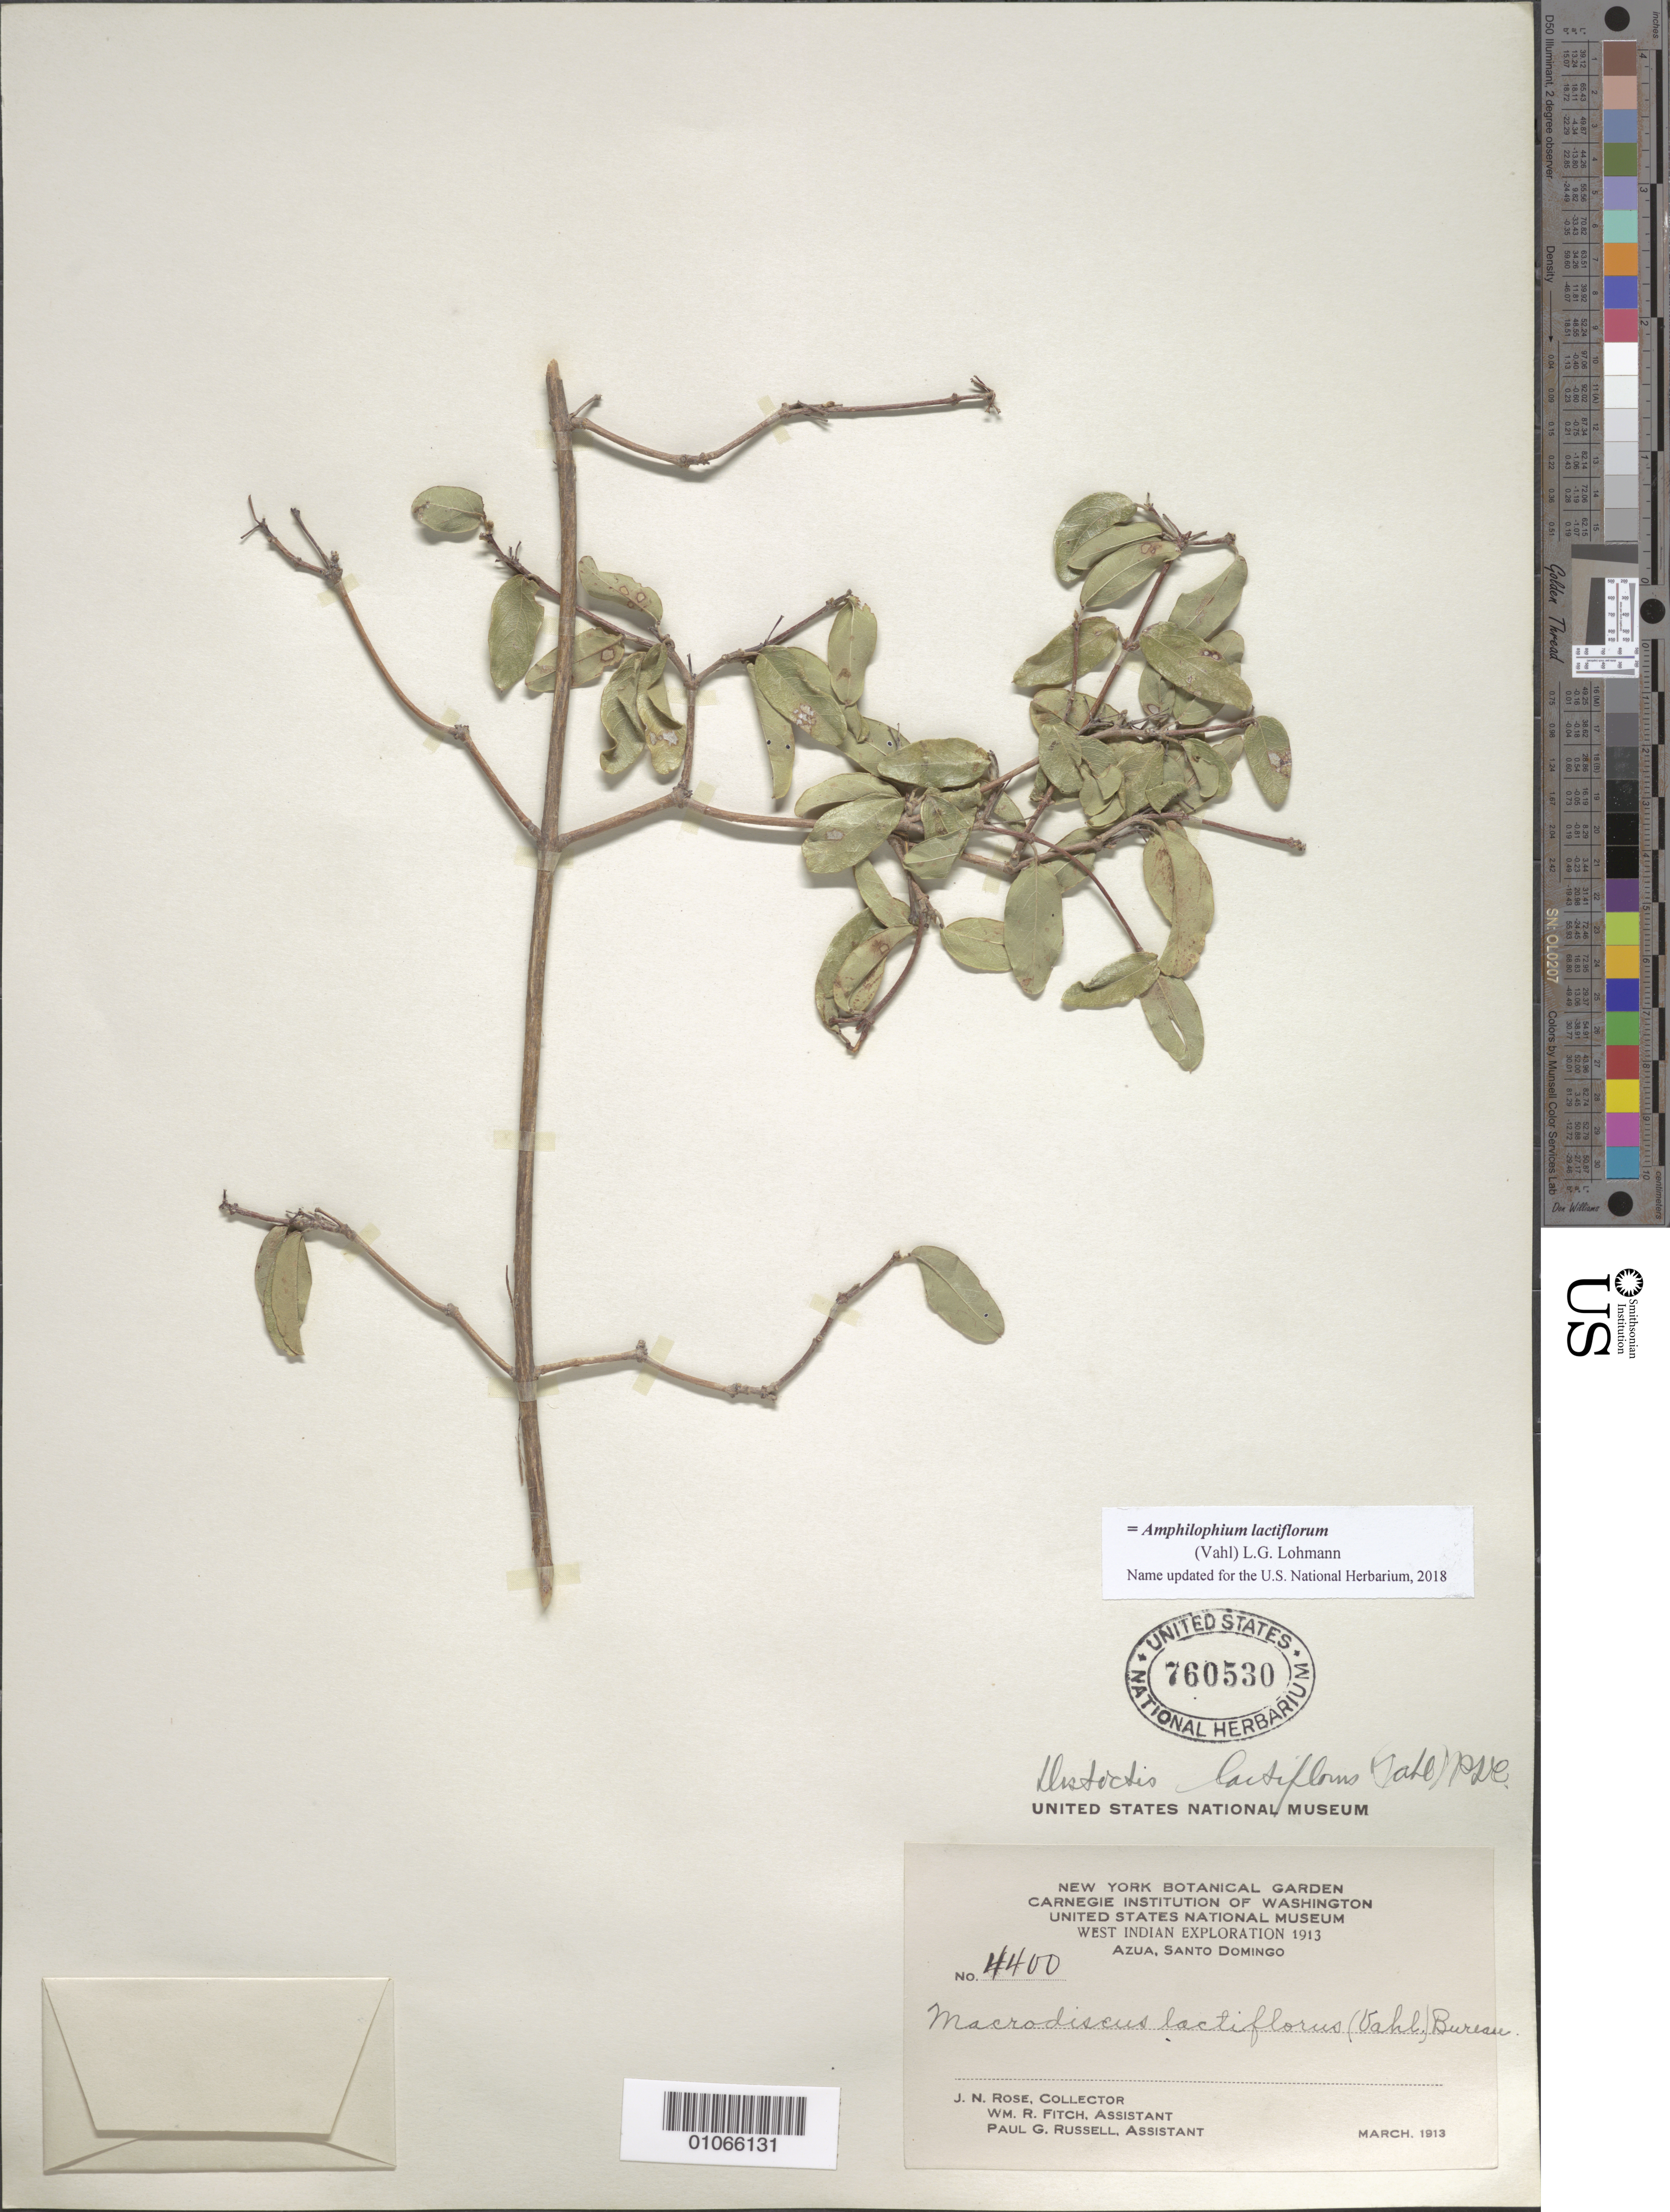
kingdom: Plantae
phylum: Tracheophyta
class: Magnoliopsida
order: Lamiales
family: Bignoniaceae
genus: Amphilophium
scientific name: Amphilophium lactiflorum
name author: (Vahl) L.G. Lohmann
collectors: J. N. Rose, W. R. Fitch & P. G. Russell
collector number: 4400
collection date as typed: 01 Mar 1913 to 31 Mar 1913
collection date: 1913-03-01/1913-03-31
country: Dominican Republic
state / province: Azua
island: Hispaniola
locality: Azua.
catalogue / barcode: US 760530